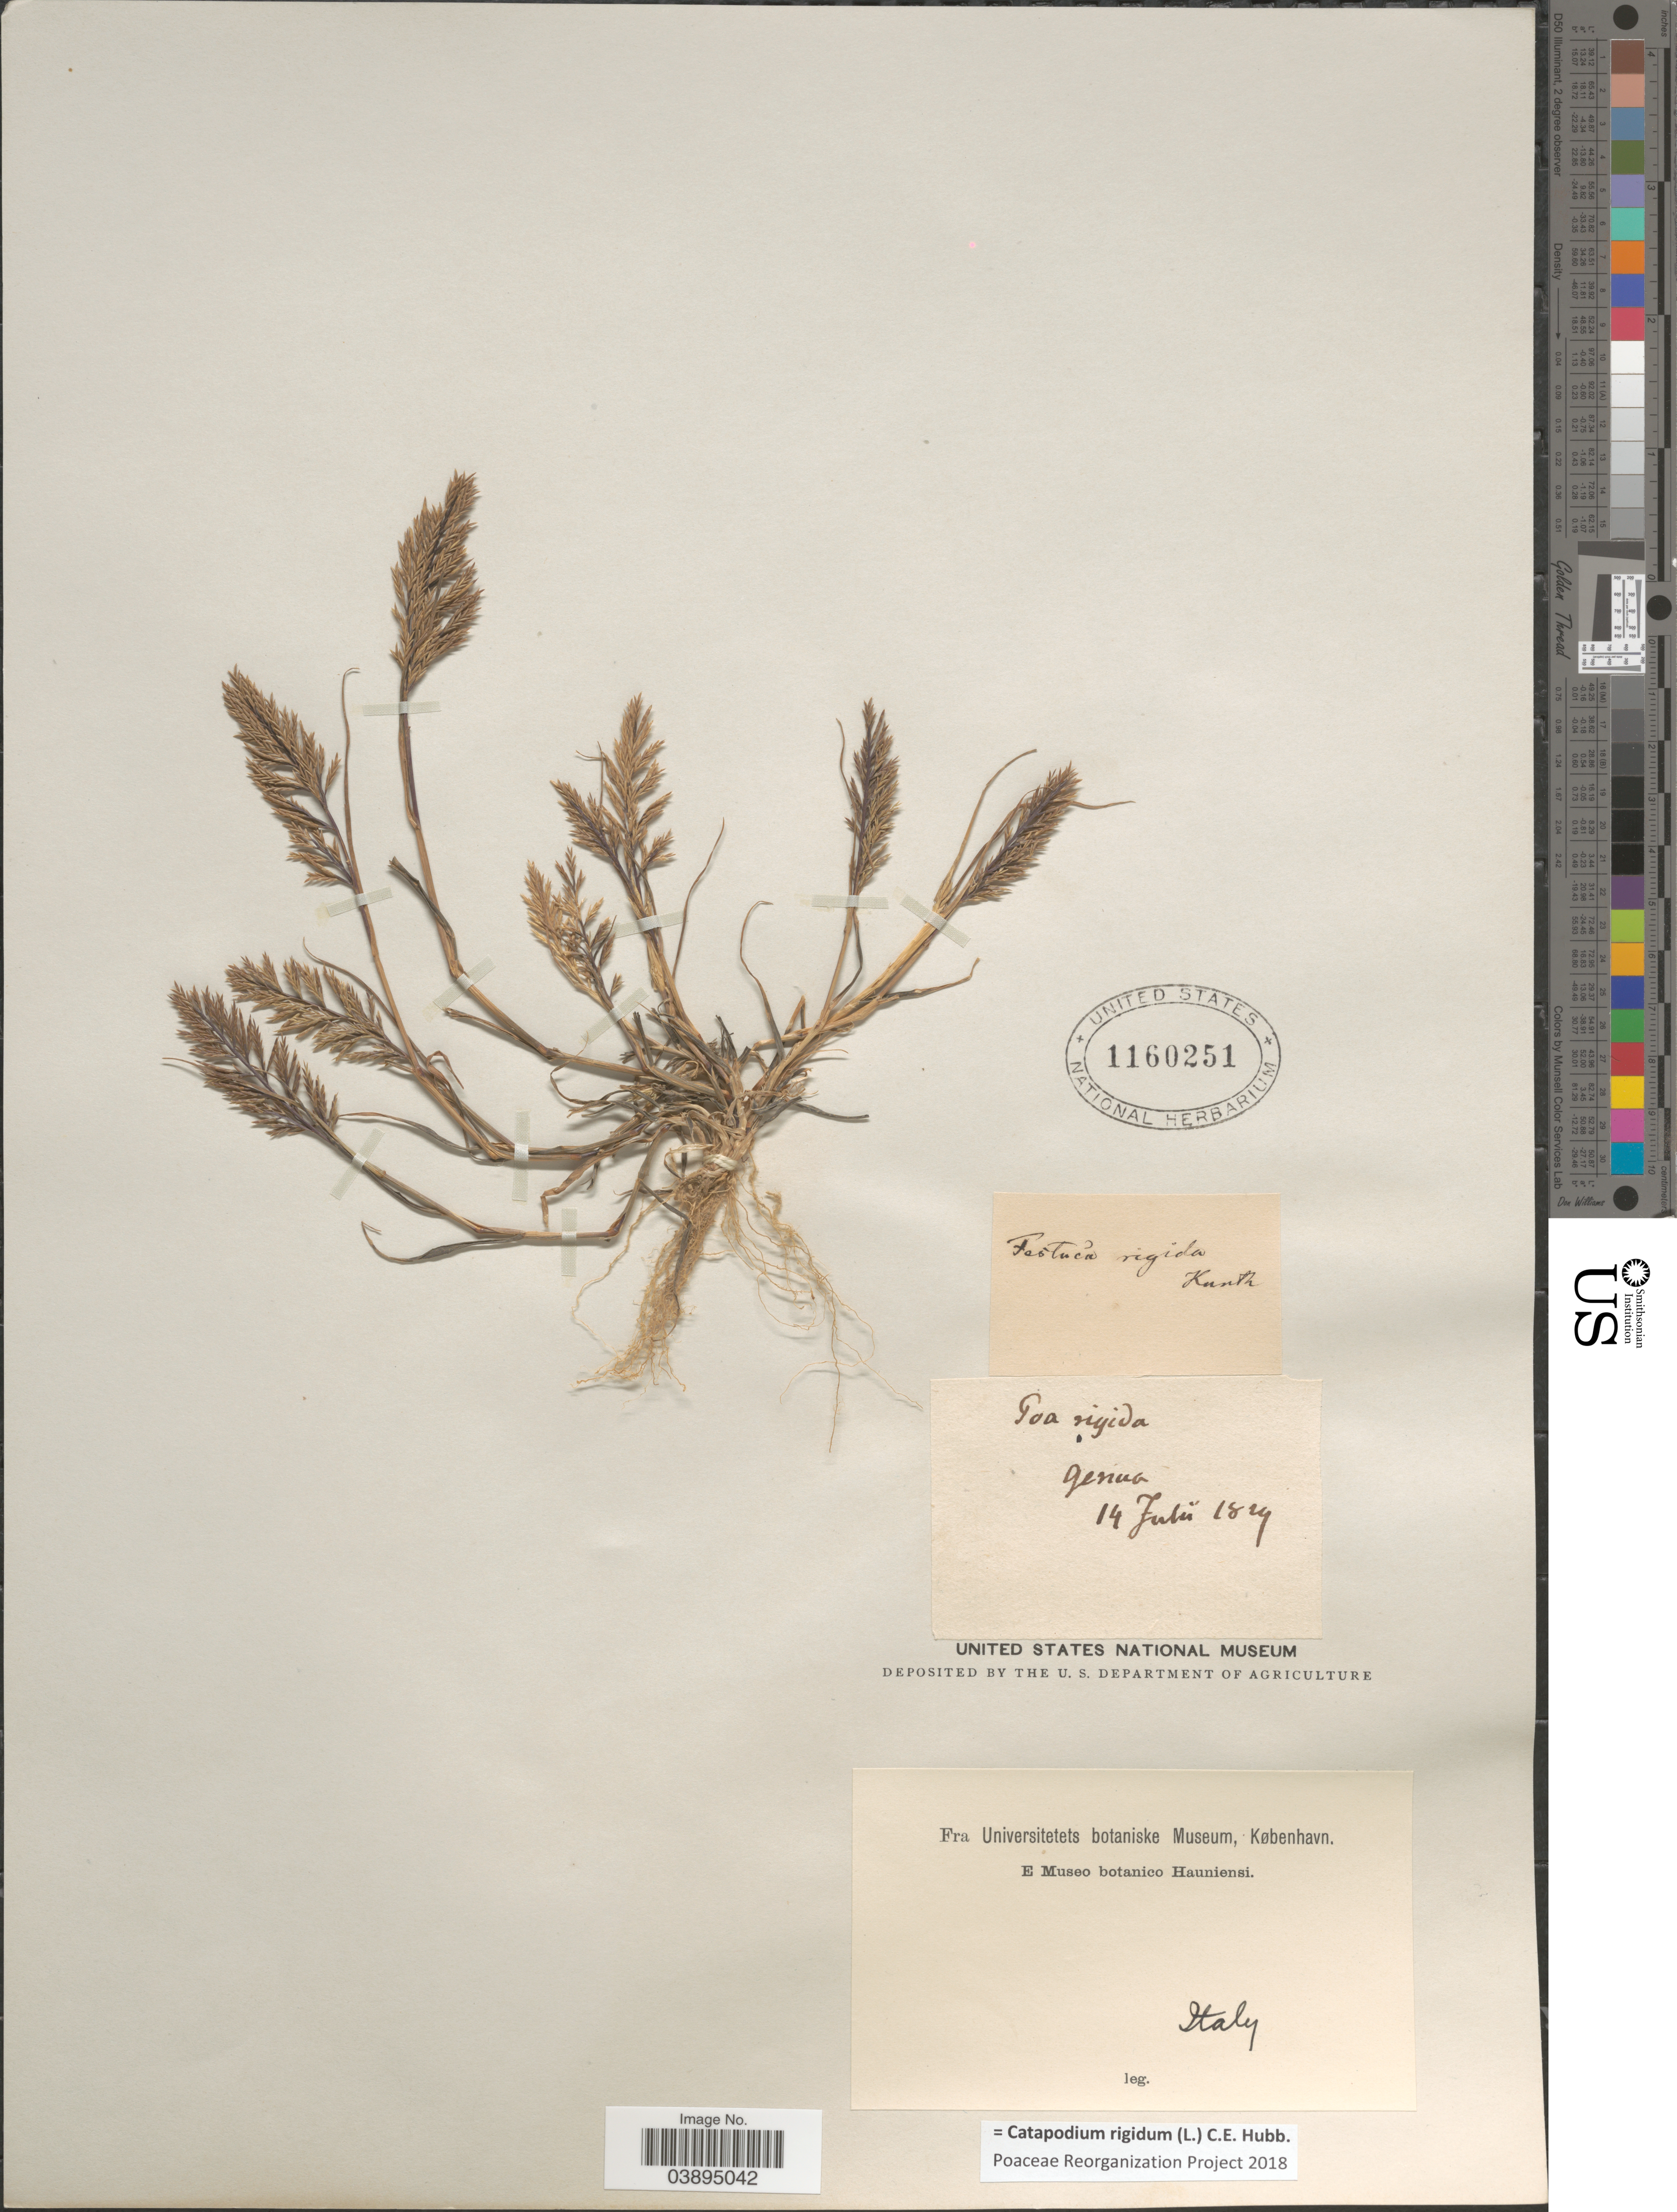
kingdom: Plantae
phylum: Tracheophyta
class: Liliopsida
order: Poales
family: Poaceae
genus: Catapodium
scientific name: Catapodium rigidum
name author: (L.) C.E. Hubb.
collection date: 1829-07-14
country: Italy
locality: Genua.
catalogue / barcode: US 1160251